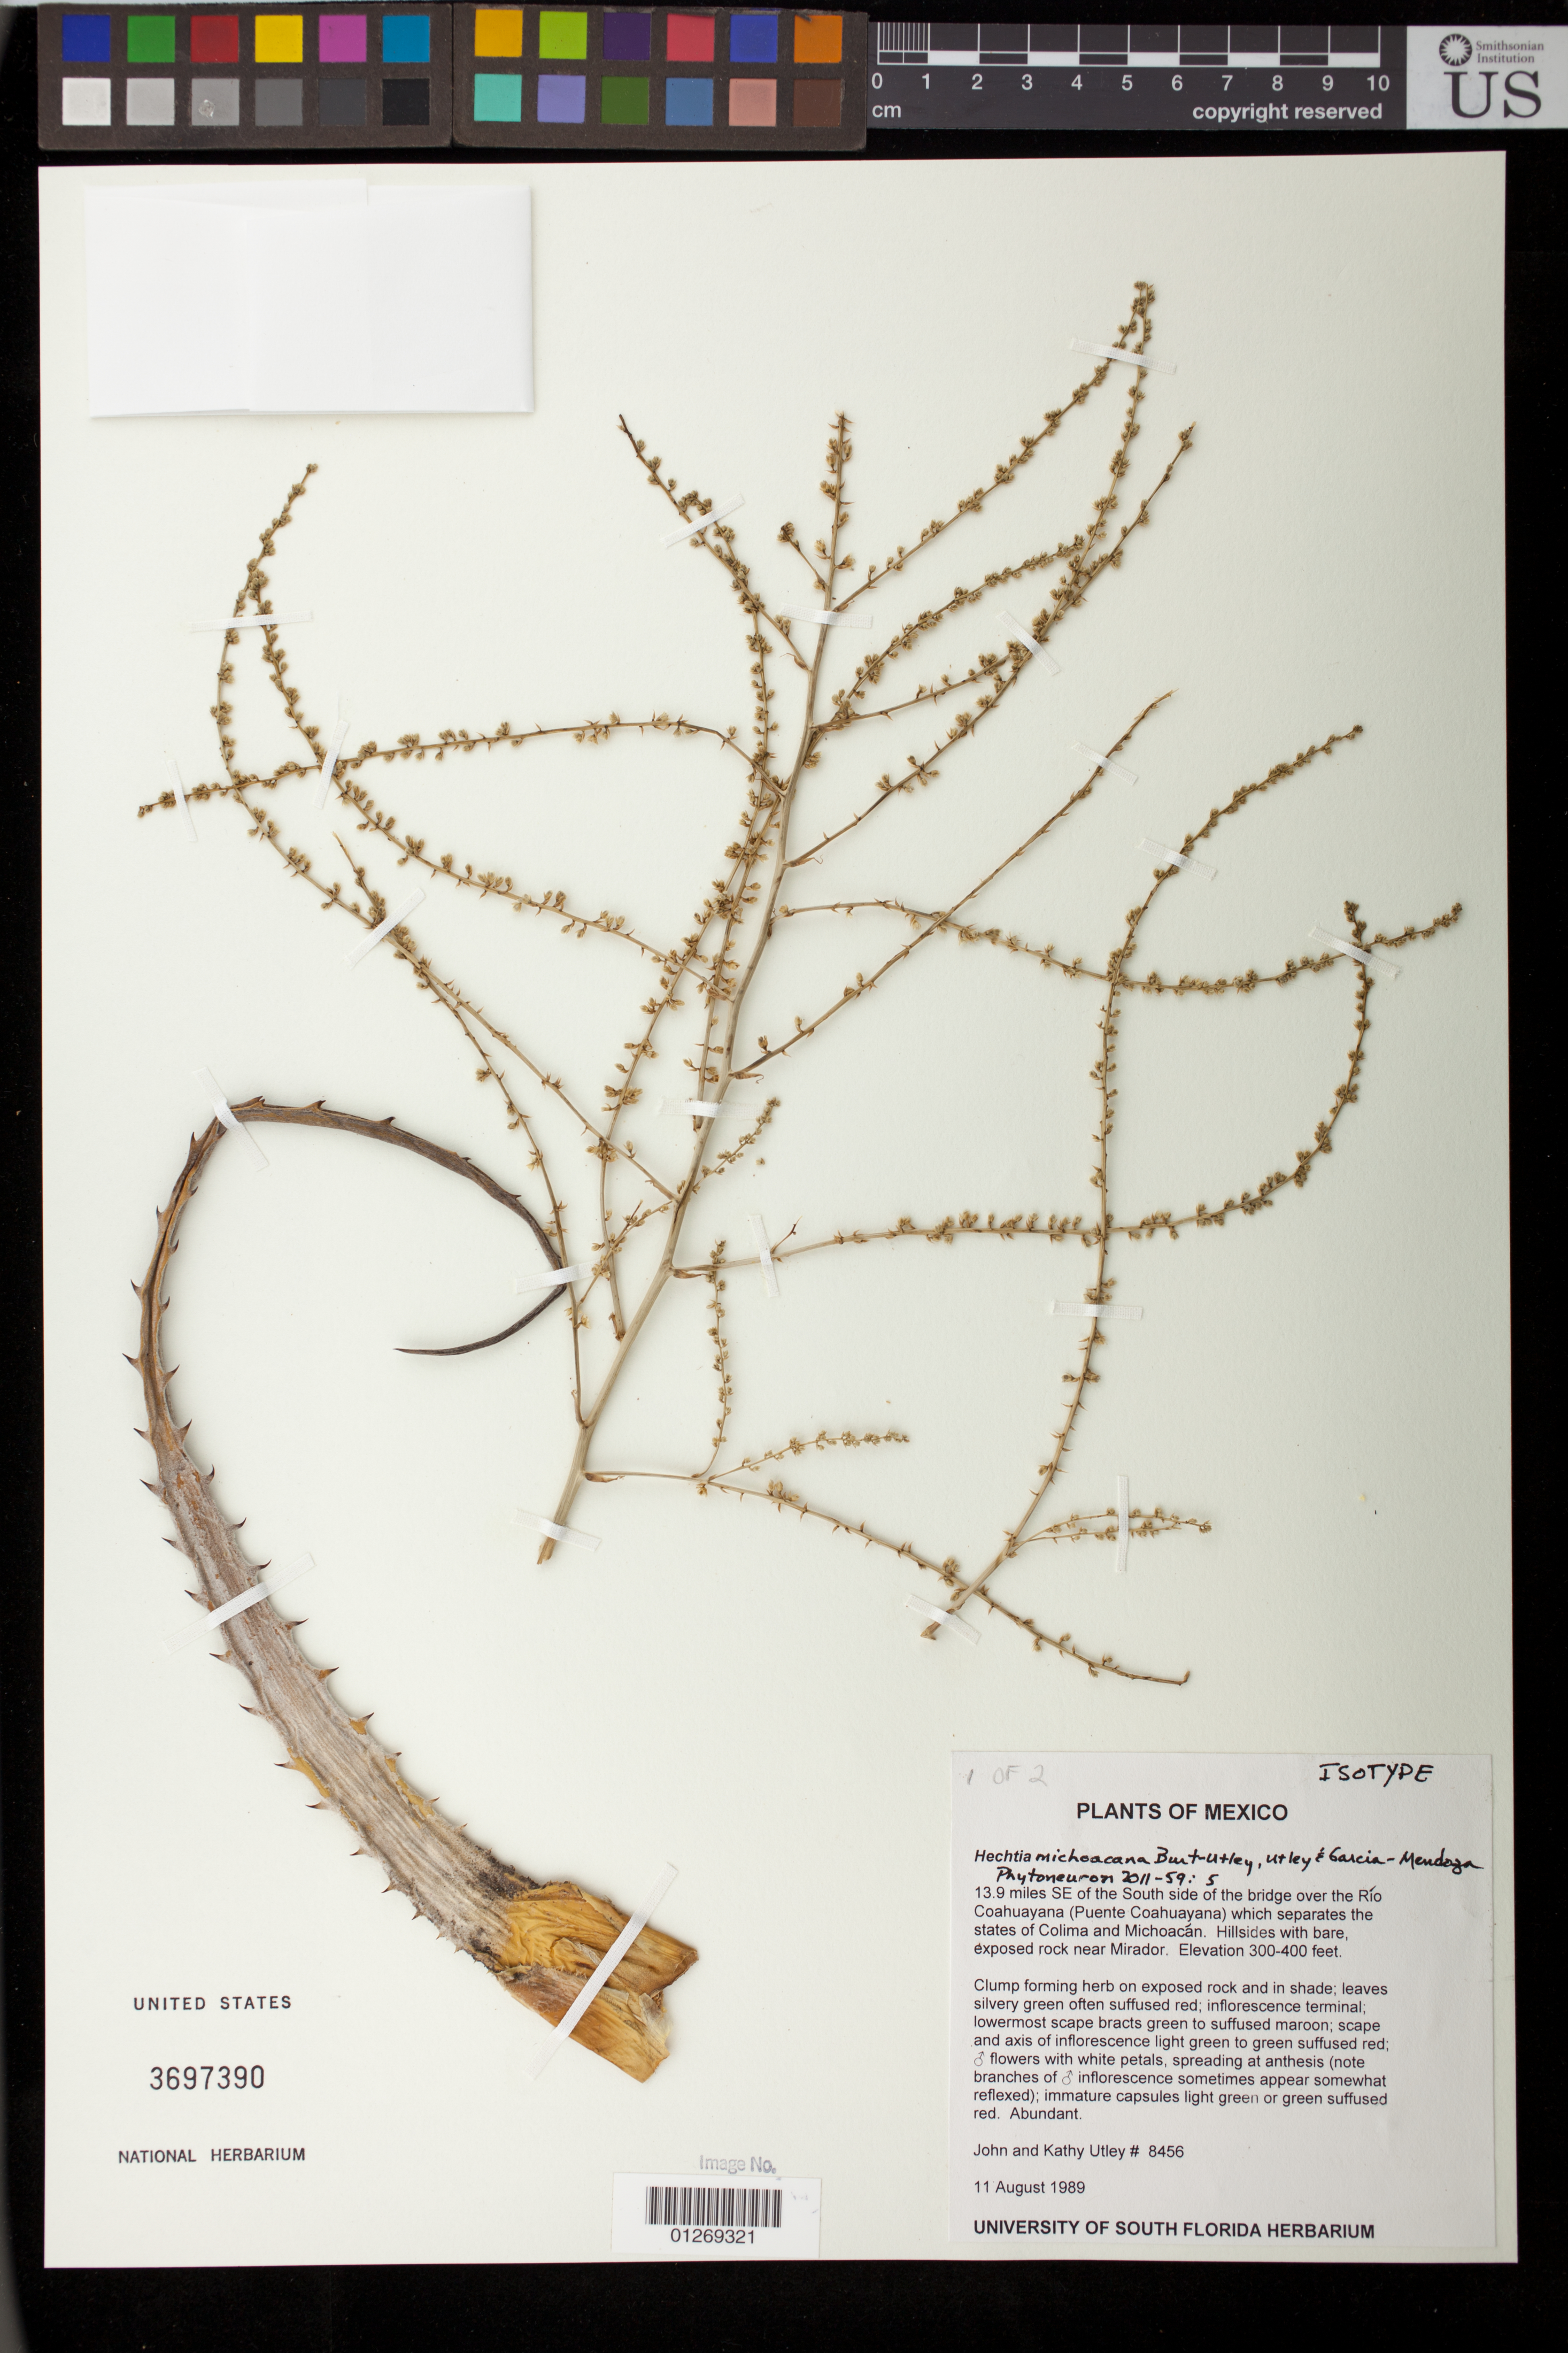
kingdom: Plantae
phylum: Tracheophyta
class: Liliopsida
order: Poales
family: Bromeliaceae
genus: Hechtia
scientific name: Hechtia michoacana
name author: Burt-Utley et al.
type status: Isotype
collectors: J. F. Utley & K. M. Burt-Utley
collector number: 8456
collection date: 1989-08-11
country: Mexico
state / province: Michoacán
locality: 13.9 miles SE of the south side of the bridge over the Rio Coahuayana (Puente Coahuayana) which separates the states of Colima and Michoacan, near Mirador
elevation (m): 91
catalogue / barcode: US 3697390